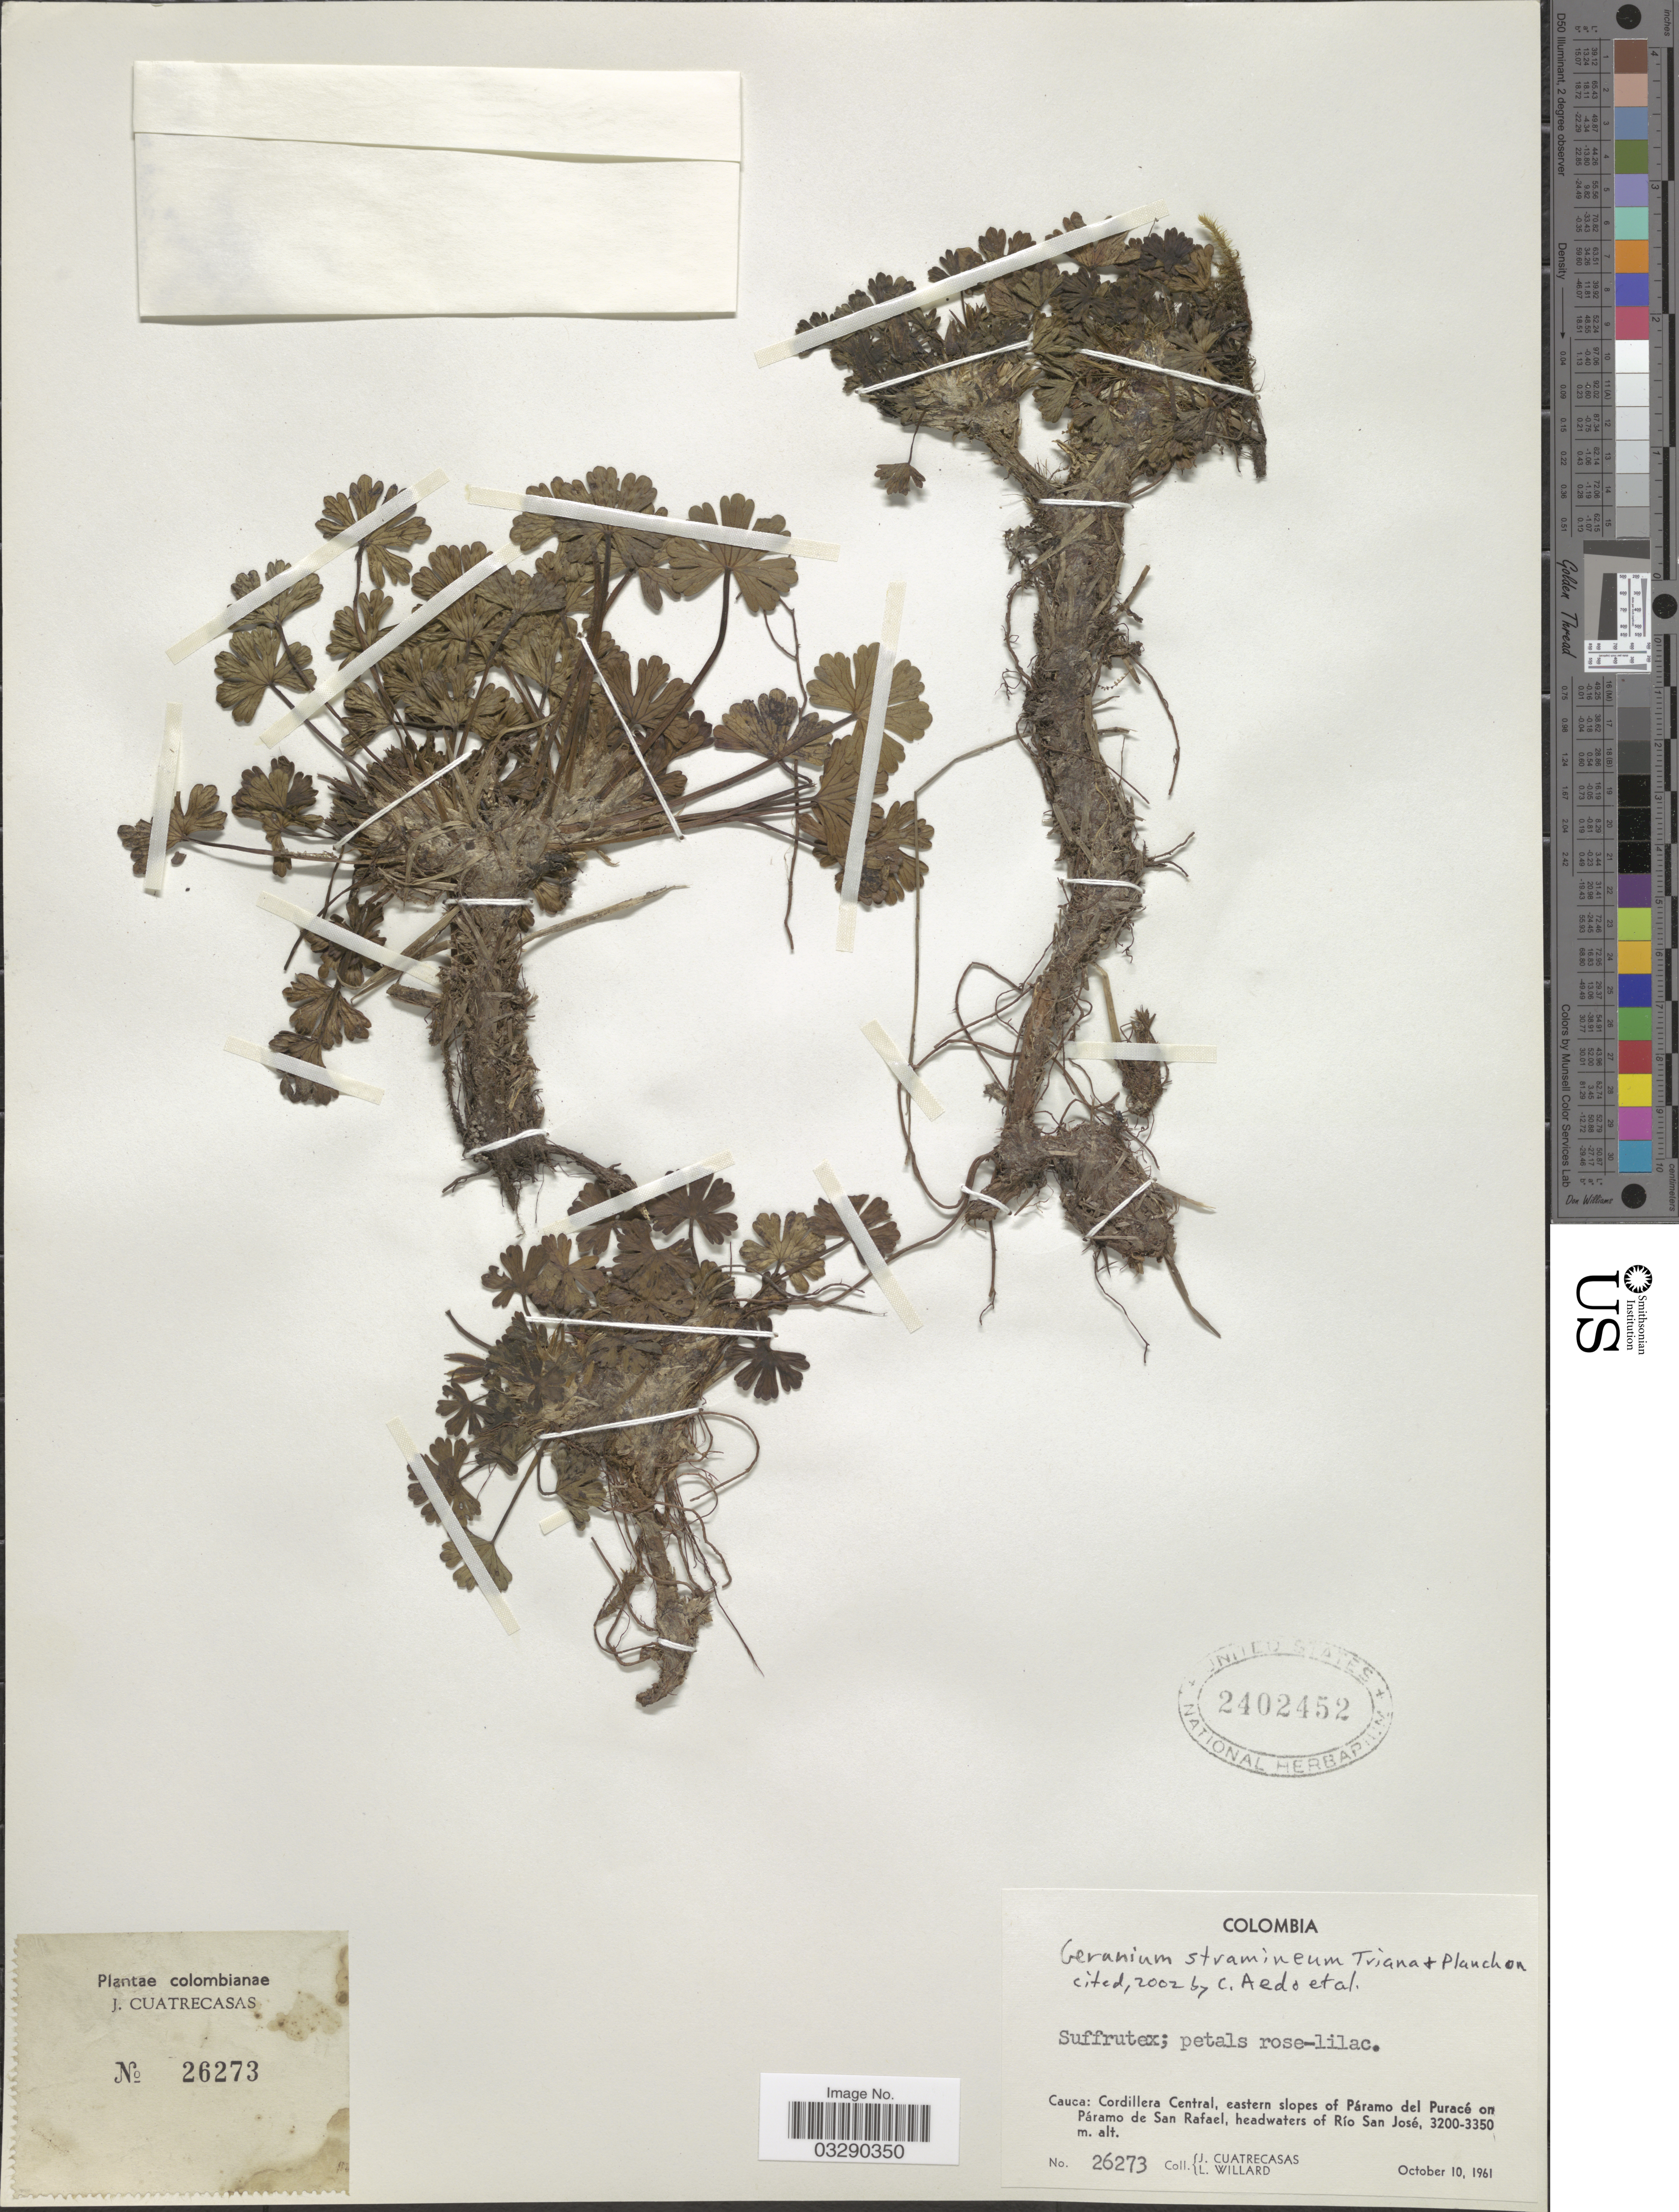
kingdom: Plantae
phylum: Tracheophyta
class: Magnoliopsida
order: Geraniales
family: Geraniaceae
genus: Geranium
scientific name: Geranium stramineum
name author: Triana & Planch.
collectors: J. Cuatrecasas & L. Willard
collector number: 26273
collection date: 1961-10-10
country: Colombia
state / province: Cauca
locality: Cordillera Central, eastern slopes of Páramo del Puracé on Páramo de San Rafael, headwaters of Río San José.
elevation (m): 3200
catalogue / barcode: US 2402452